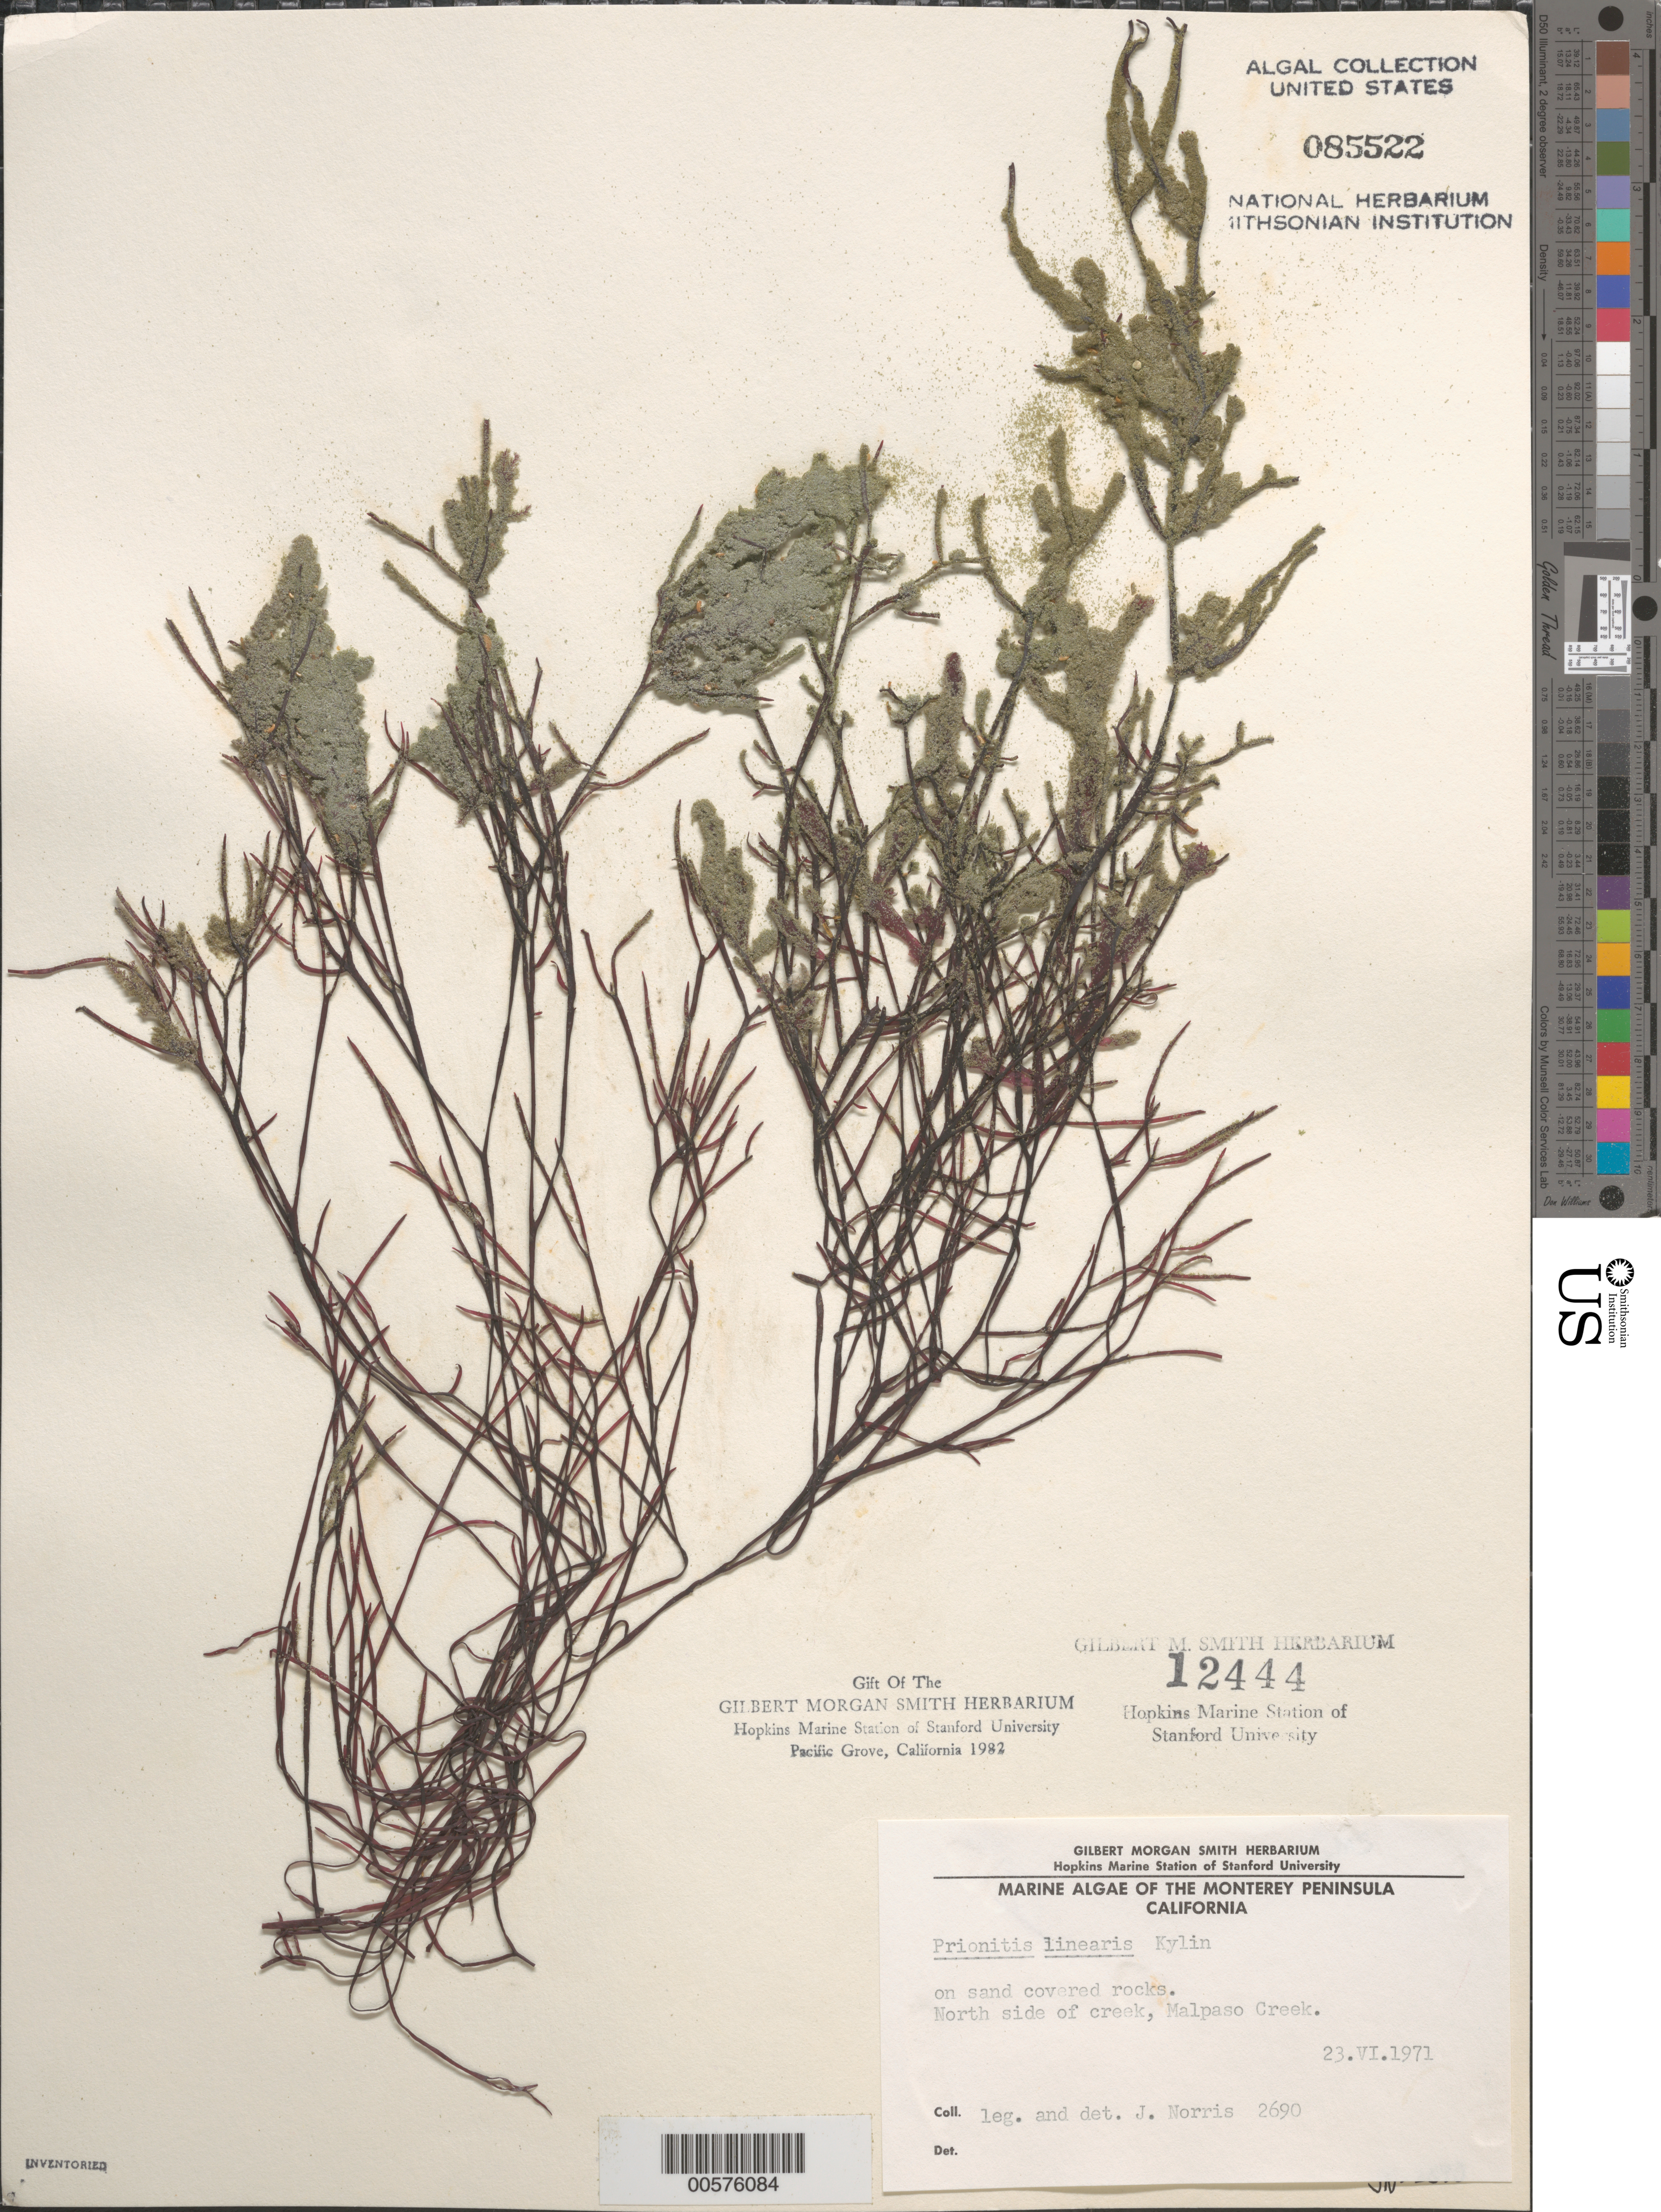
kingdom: Plantae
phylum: Rhodophyta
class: Florideophyceae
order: Cryptonemiales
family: Cryptonemiaceae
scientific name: Prionitis linearis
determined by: Norris, James N.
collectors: J. N. Norris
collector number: JN-2690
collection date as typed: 23 Jun 1971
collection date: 1971-06-23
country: United States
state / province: California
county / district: Monterey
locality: Malpaso Creek, north side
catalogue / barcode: US 85522